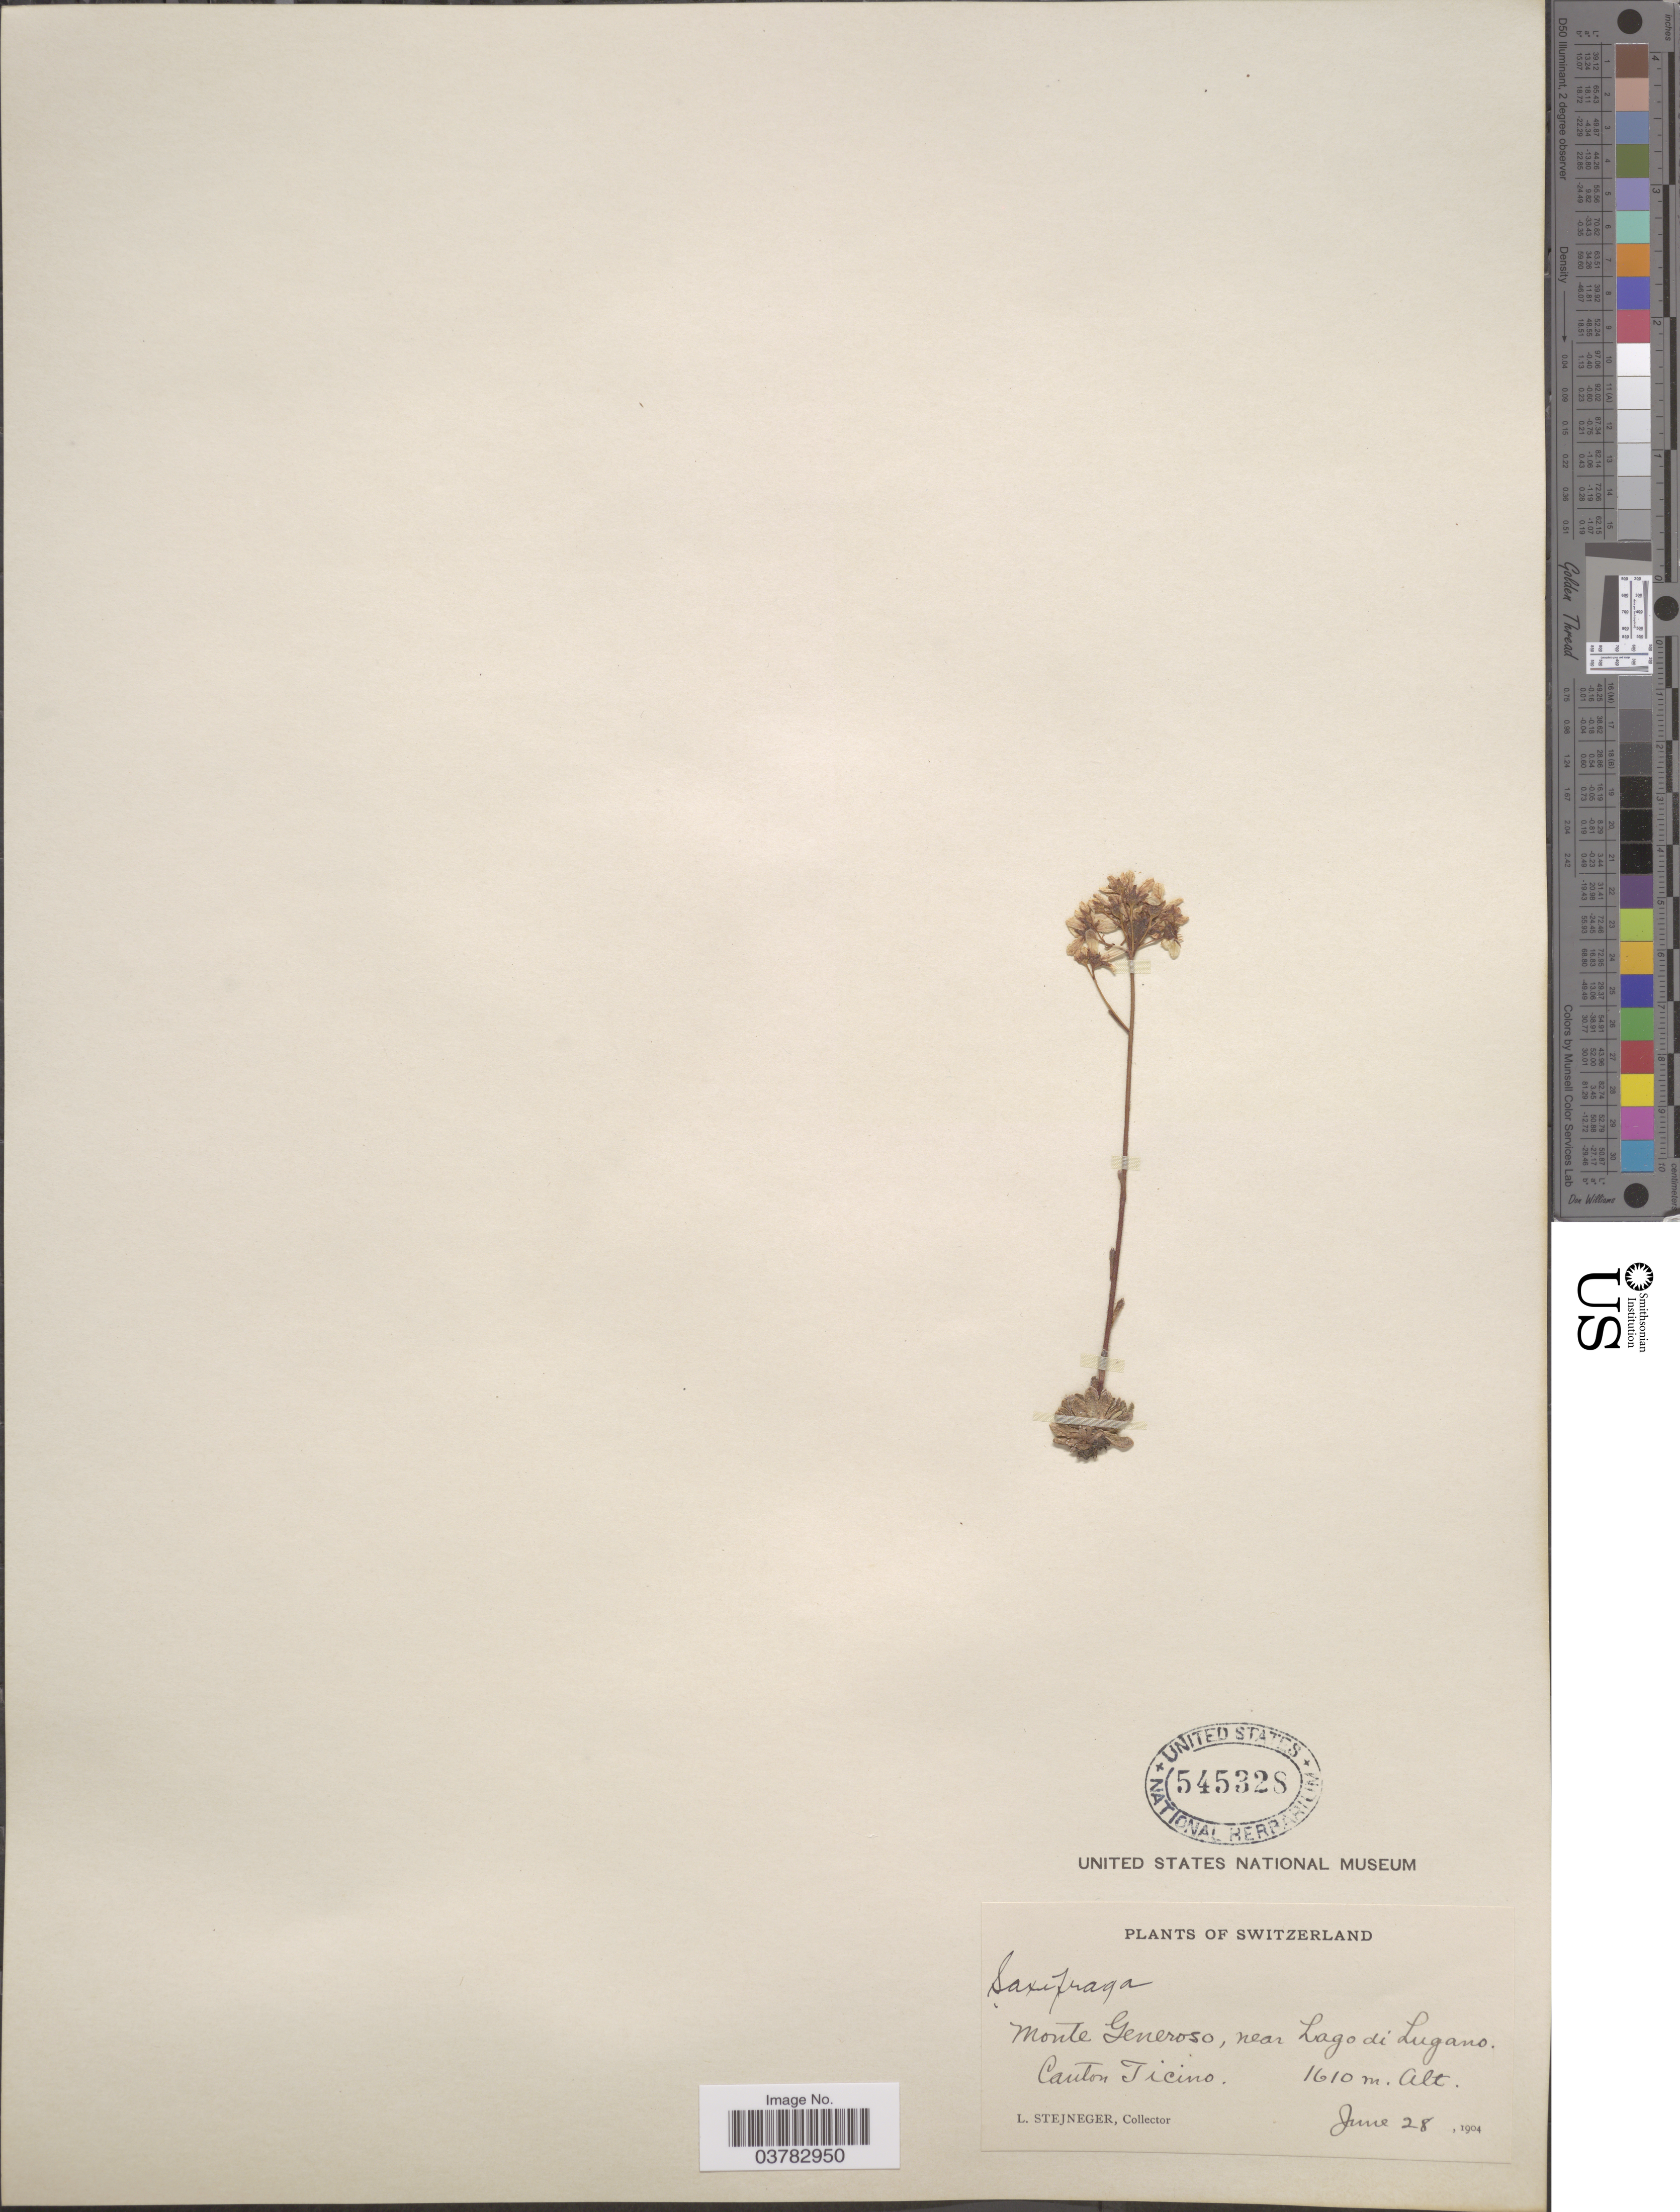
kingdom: Plantae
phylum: Tracheophyta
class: Magnoliopsida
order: Saxifragales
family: Saxifragaceae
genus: Saxifraga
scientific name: Saxifraga sp.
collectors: L. Stejneger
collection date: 1904-06-28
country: Switzerland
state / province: Ticino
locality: Monte Generoso, near Lago di Lugano. Canton Ticino.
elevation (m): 1610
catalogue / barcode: US 545328